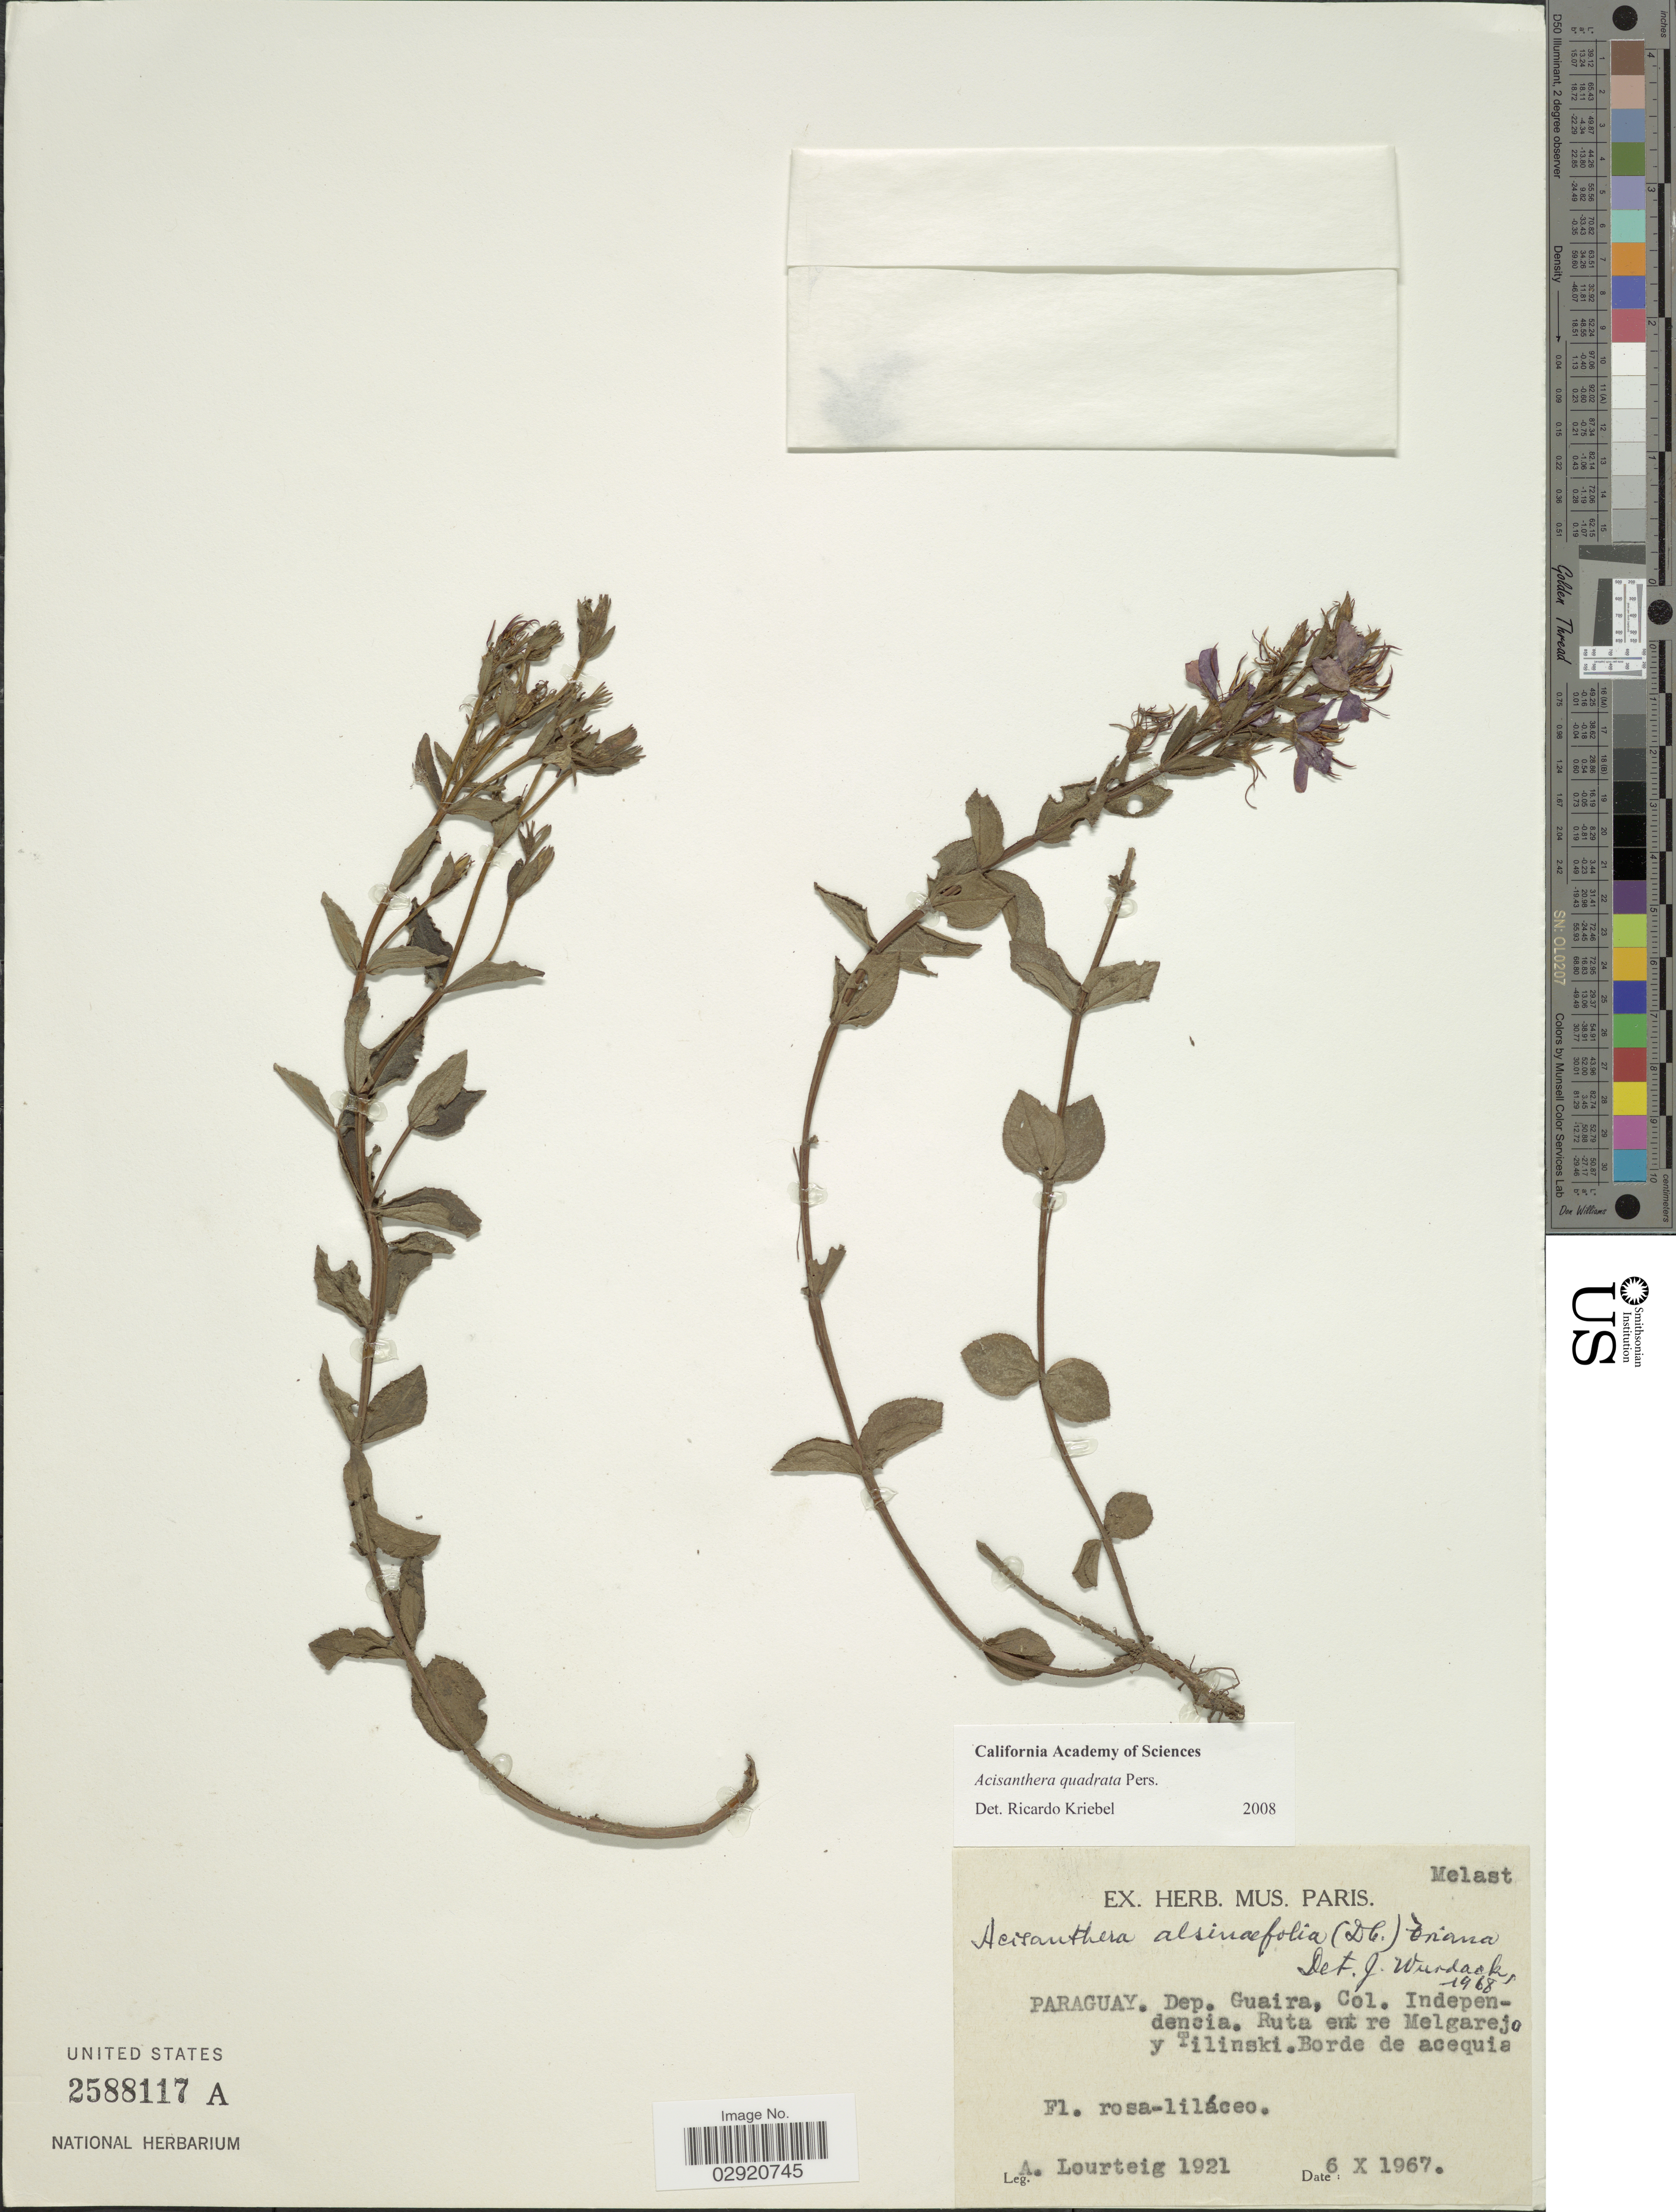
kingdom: Plantae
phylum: Tracheophyta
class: Magnoliopsida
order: Myrtales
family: Melastomataceae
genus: Acisanthera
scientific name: Acisanthera alsinefolia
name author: (DC.) Triana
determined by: Nunes da Silva, Diego, (RB), Jardim Botanico do Rio de Janeiro - Herbario (BRAZIL)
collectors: A. Lourteig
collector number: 1921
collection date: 1967-10-06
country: Paraguay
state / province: Guaira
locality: Dep. Guaira, Col. Independencia. Ruta entre Melgarejo y Tilinski.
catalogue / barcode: US 2588117A